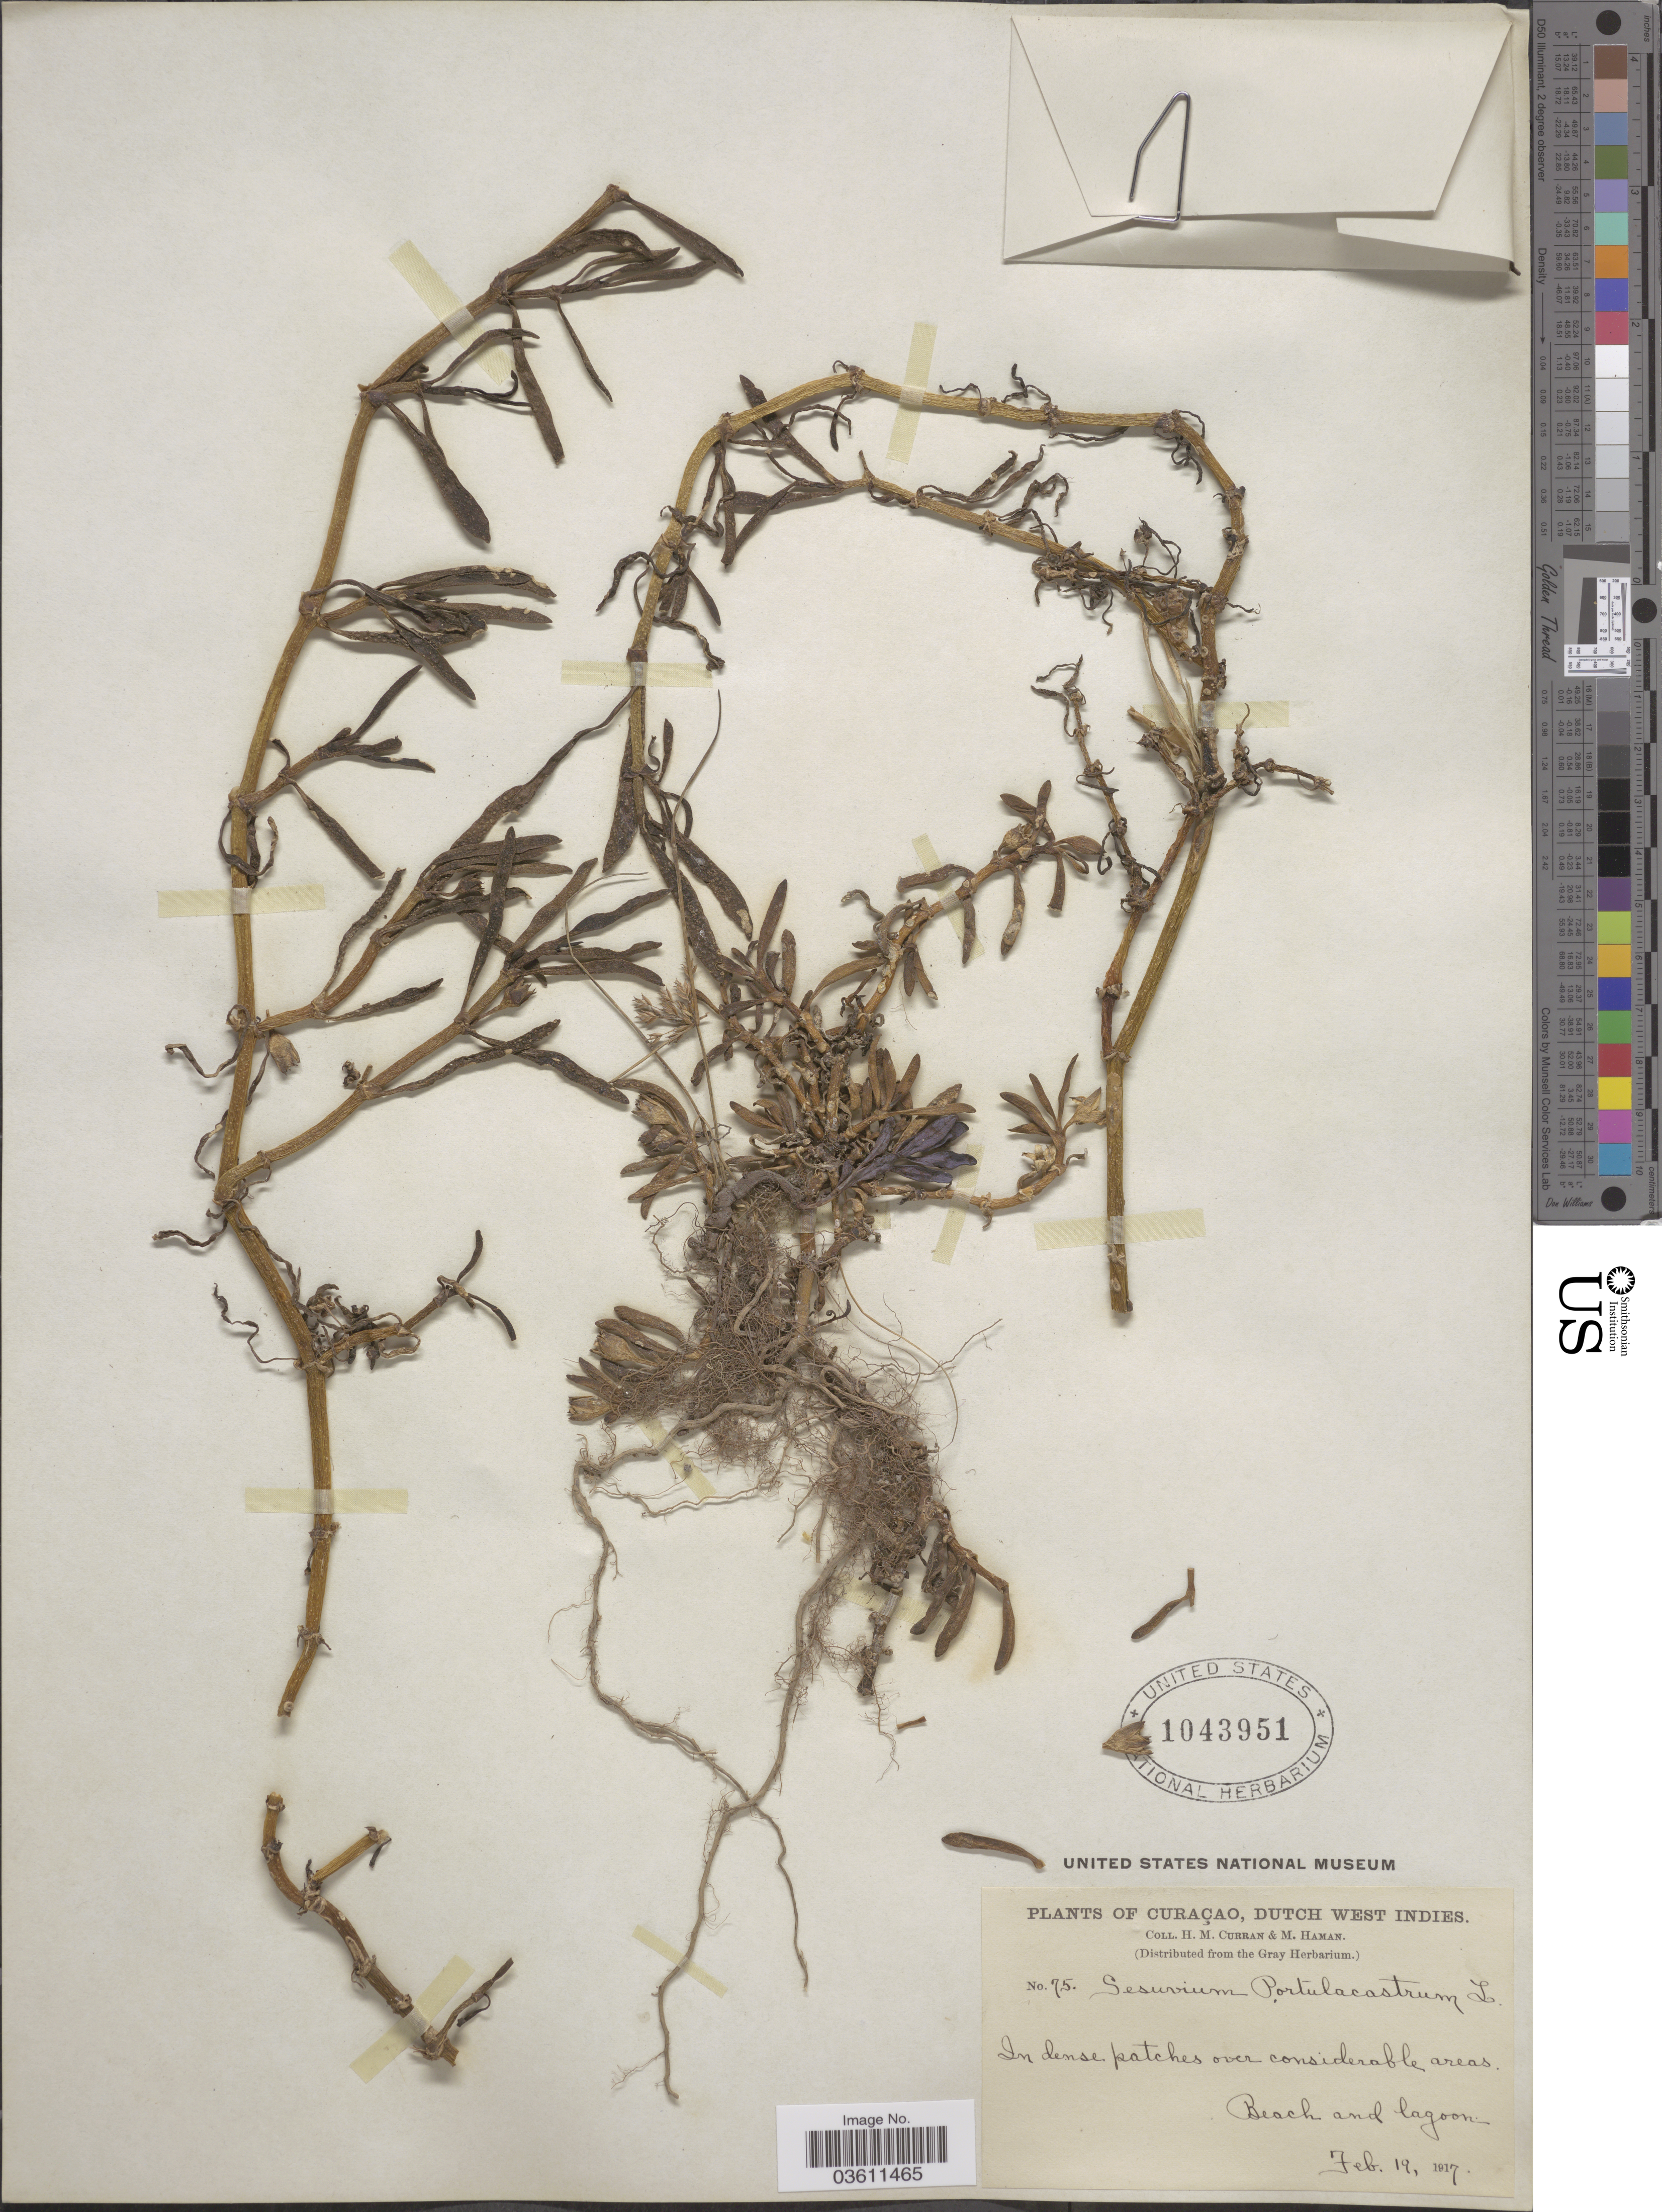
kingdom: Plantae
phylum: Tracheophyta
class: Magnoliopsida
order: Caryophyllales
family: Aizoaceae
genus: Sesuvium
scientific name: Sesuvium portulacastrum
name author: (L.) L.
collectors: H. M. Curran & M. Haman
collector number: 75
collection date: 1917-02-19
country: Curaçao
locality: Dutch West Indies. Beach and lagoon.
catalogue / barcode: US 1043951